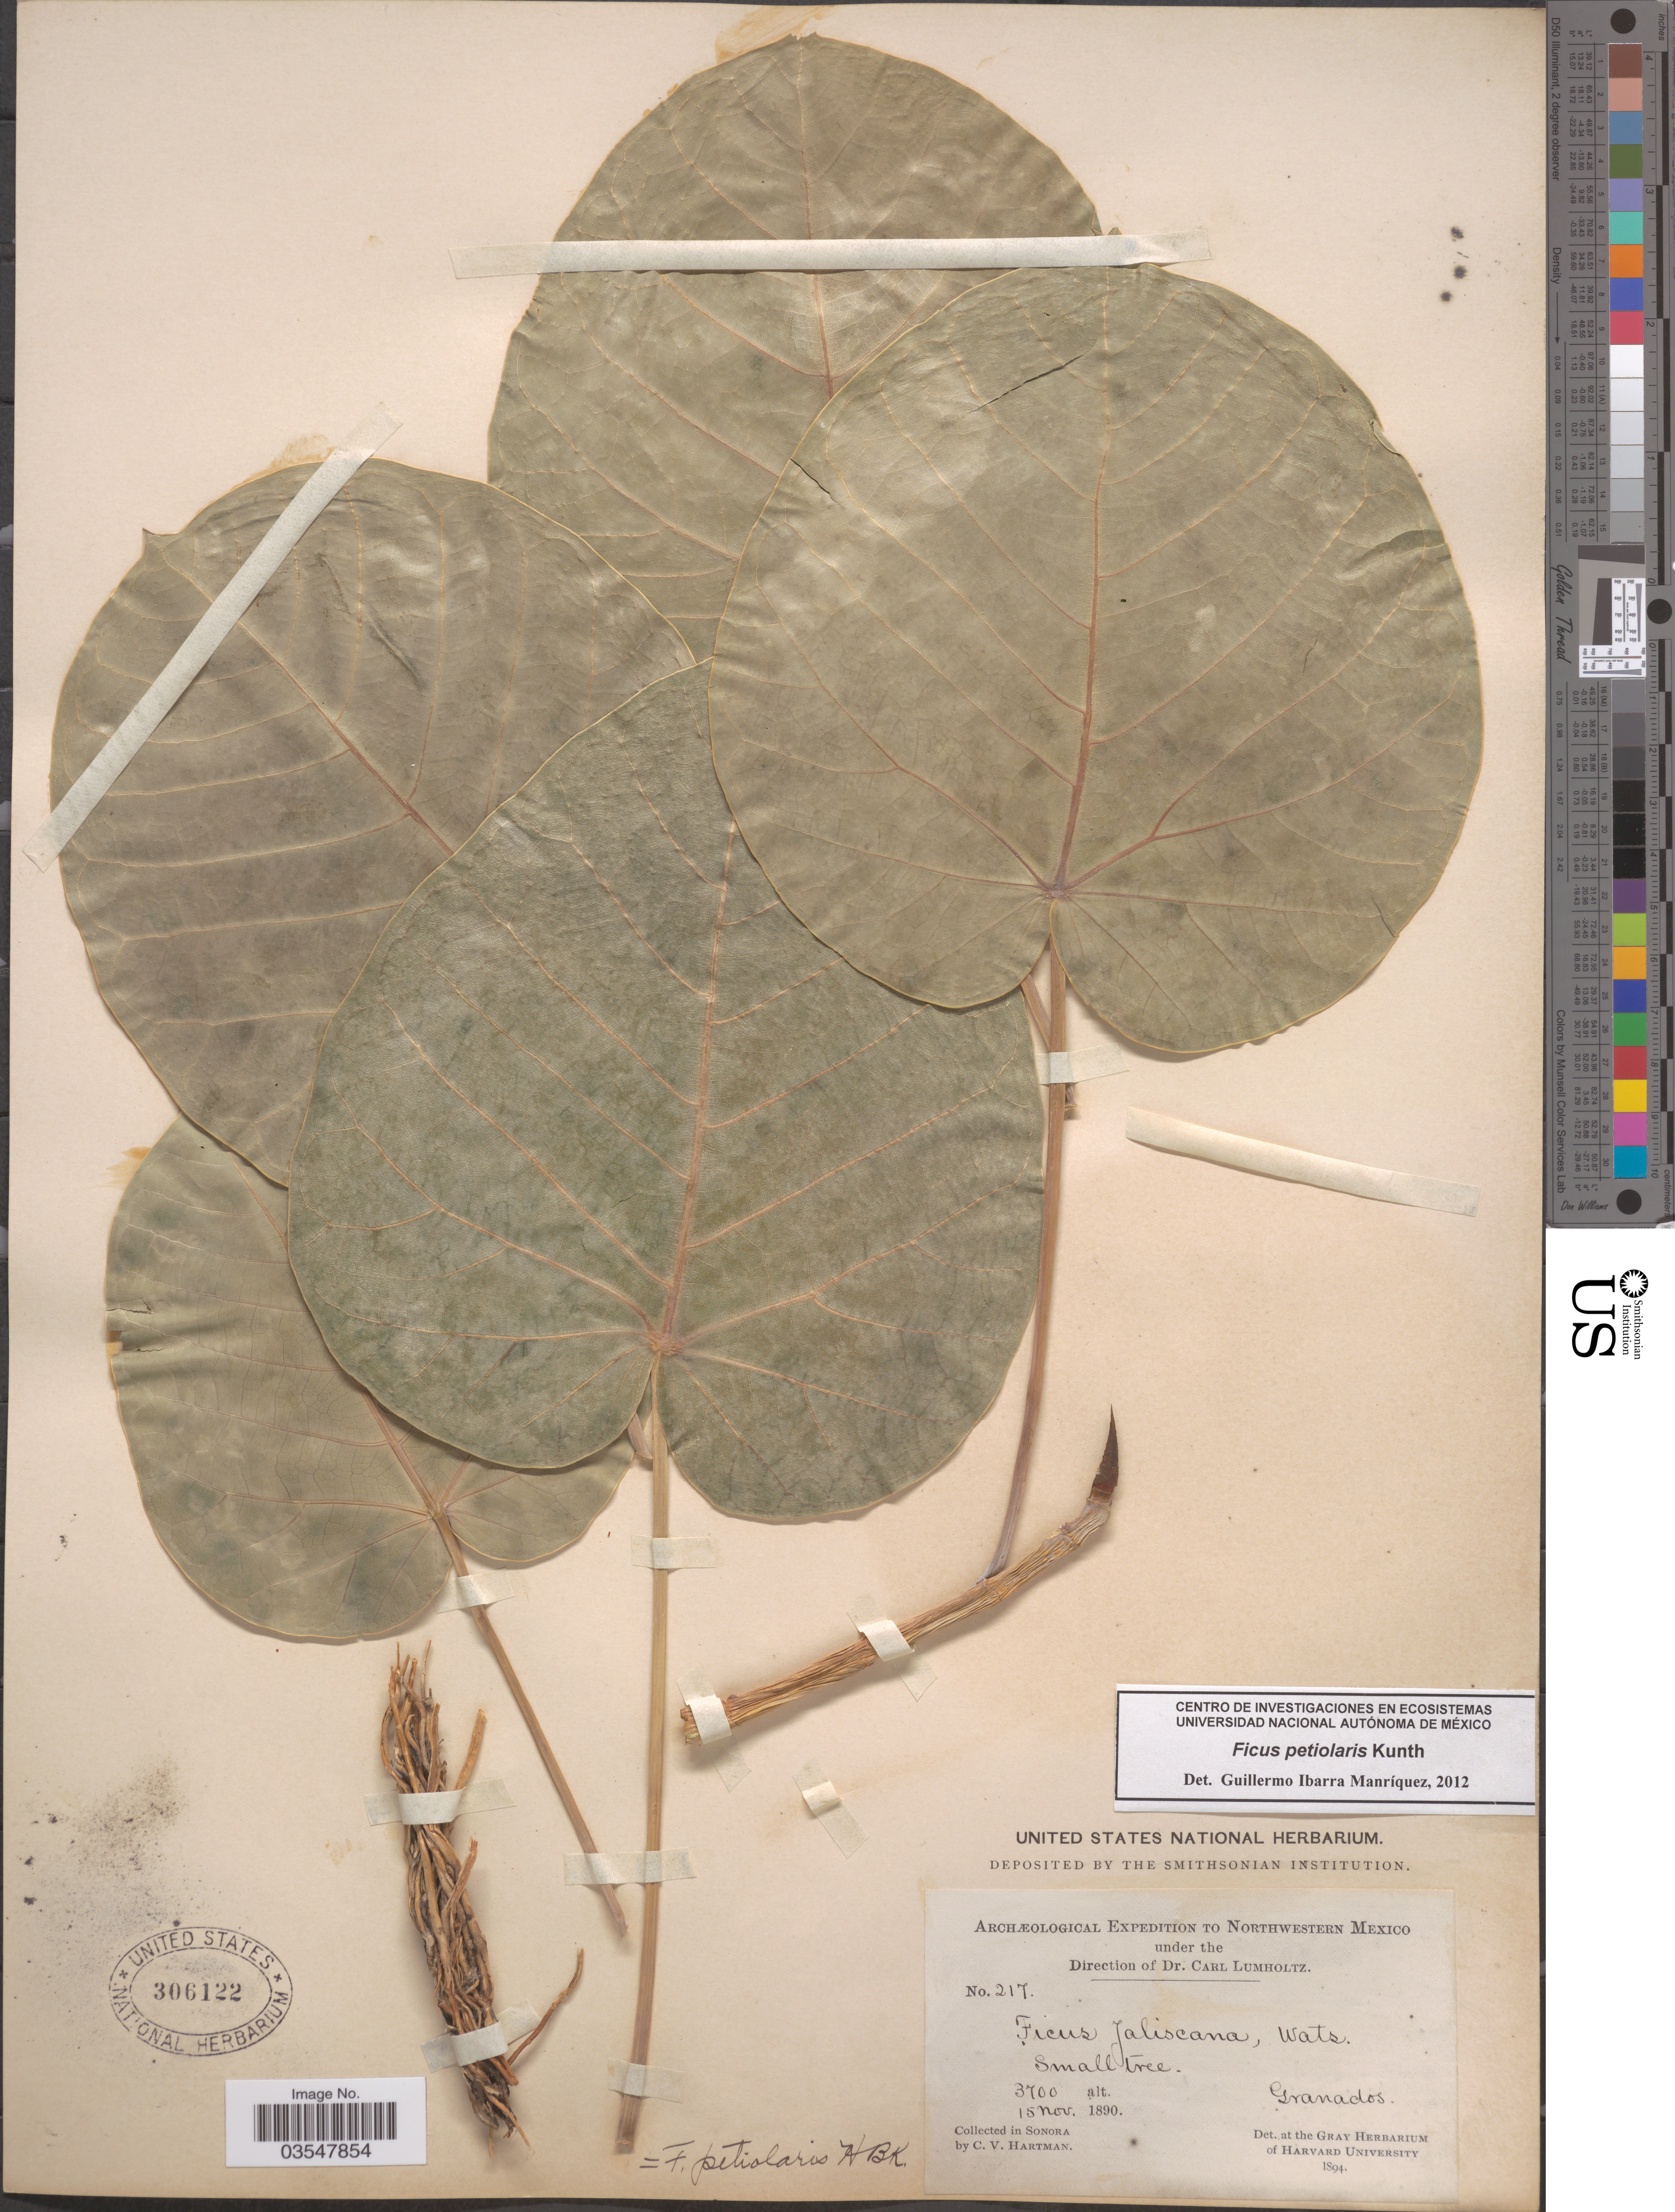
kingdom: Plantae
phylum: Tracheophyta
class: Magnoliopsida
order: Rosales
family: Moraceae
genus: Ficus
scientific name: Ficus petiolaris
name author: Kunth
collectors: C. V. Hartman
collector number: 217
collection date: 1890-11-15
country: Mexico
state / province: Sonora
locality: Northwestern Mexico. Granados.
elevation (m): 1128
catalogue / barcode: US 306122